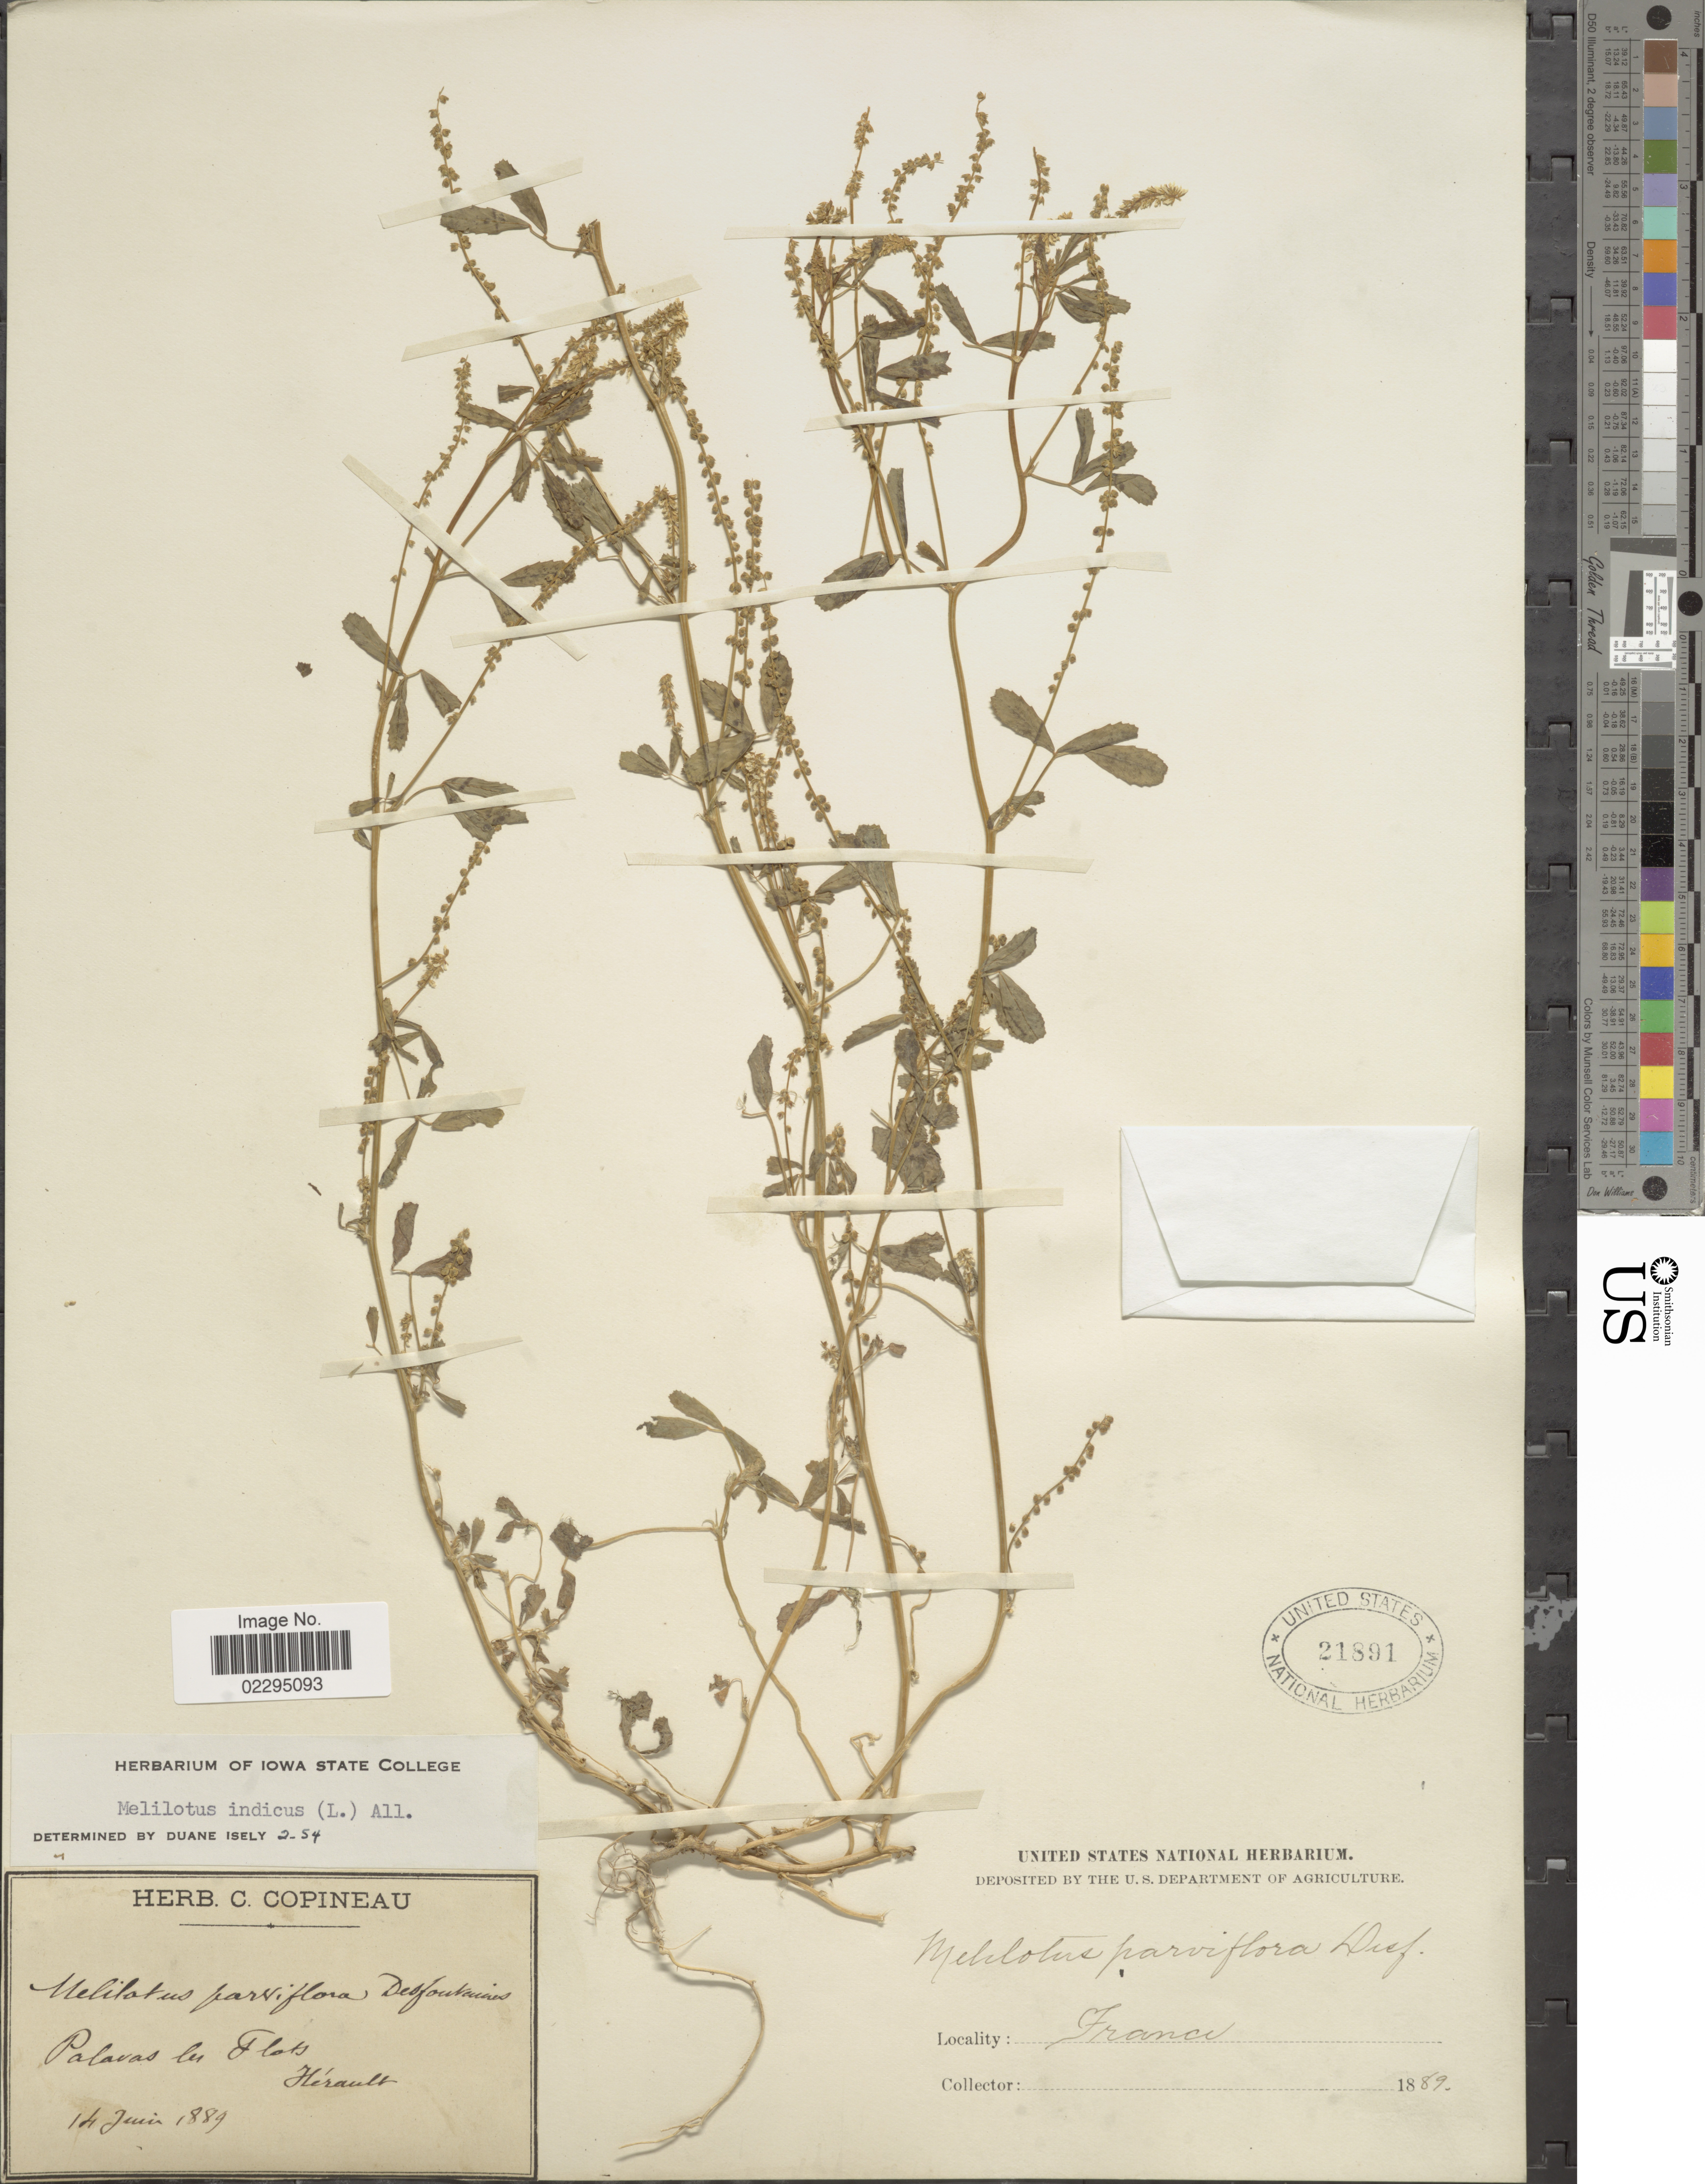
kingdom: Plantae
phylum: Tracheophyta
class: Magnoliopsida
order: Fabales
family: Fabaceae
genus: Melilotus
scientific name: Melilotus indicus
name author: (L.) All.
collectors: ex herb. C. Copineau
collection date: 1889-06-14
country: France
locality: Palavas les Flats, Herault.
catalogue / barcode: US 21891